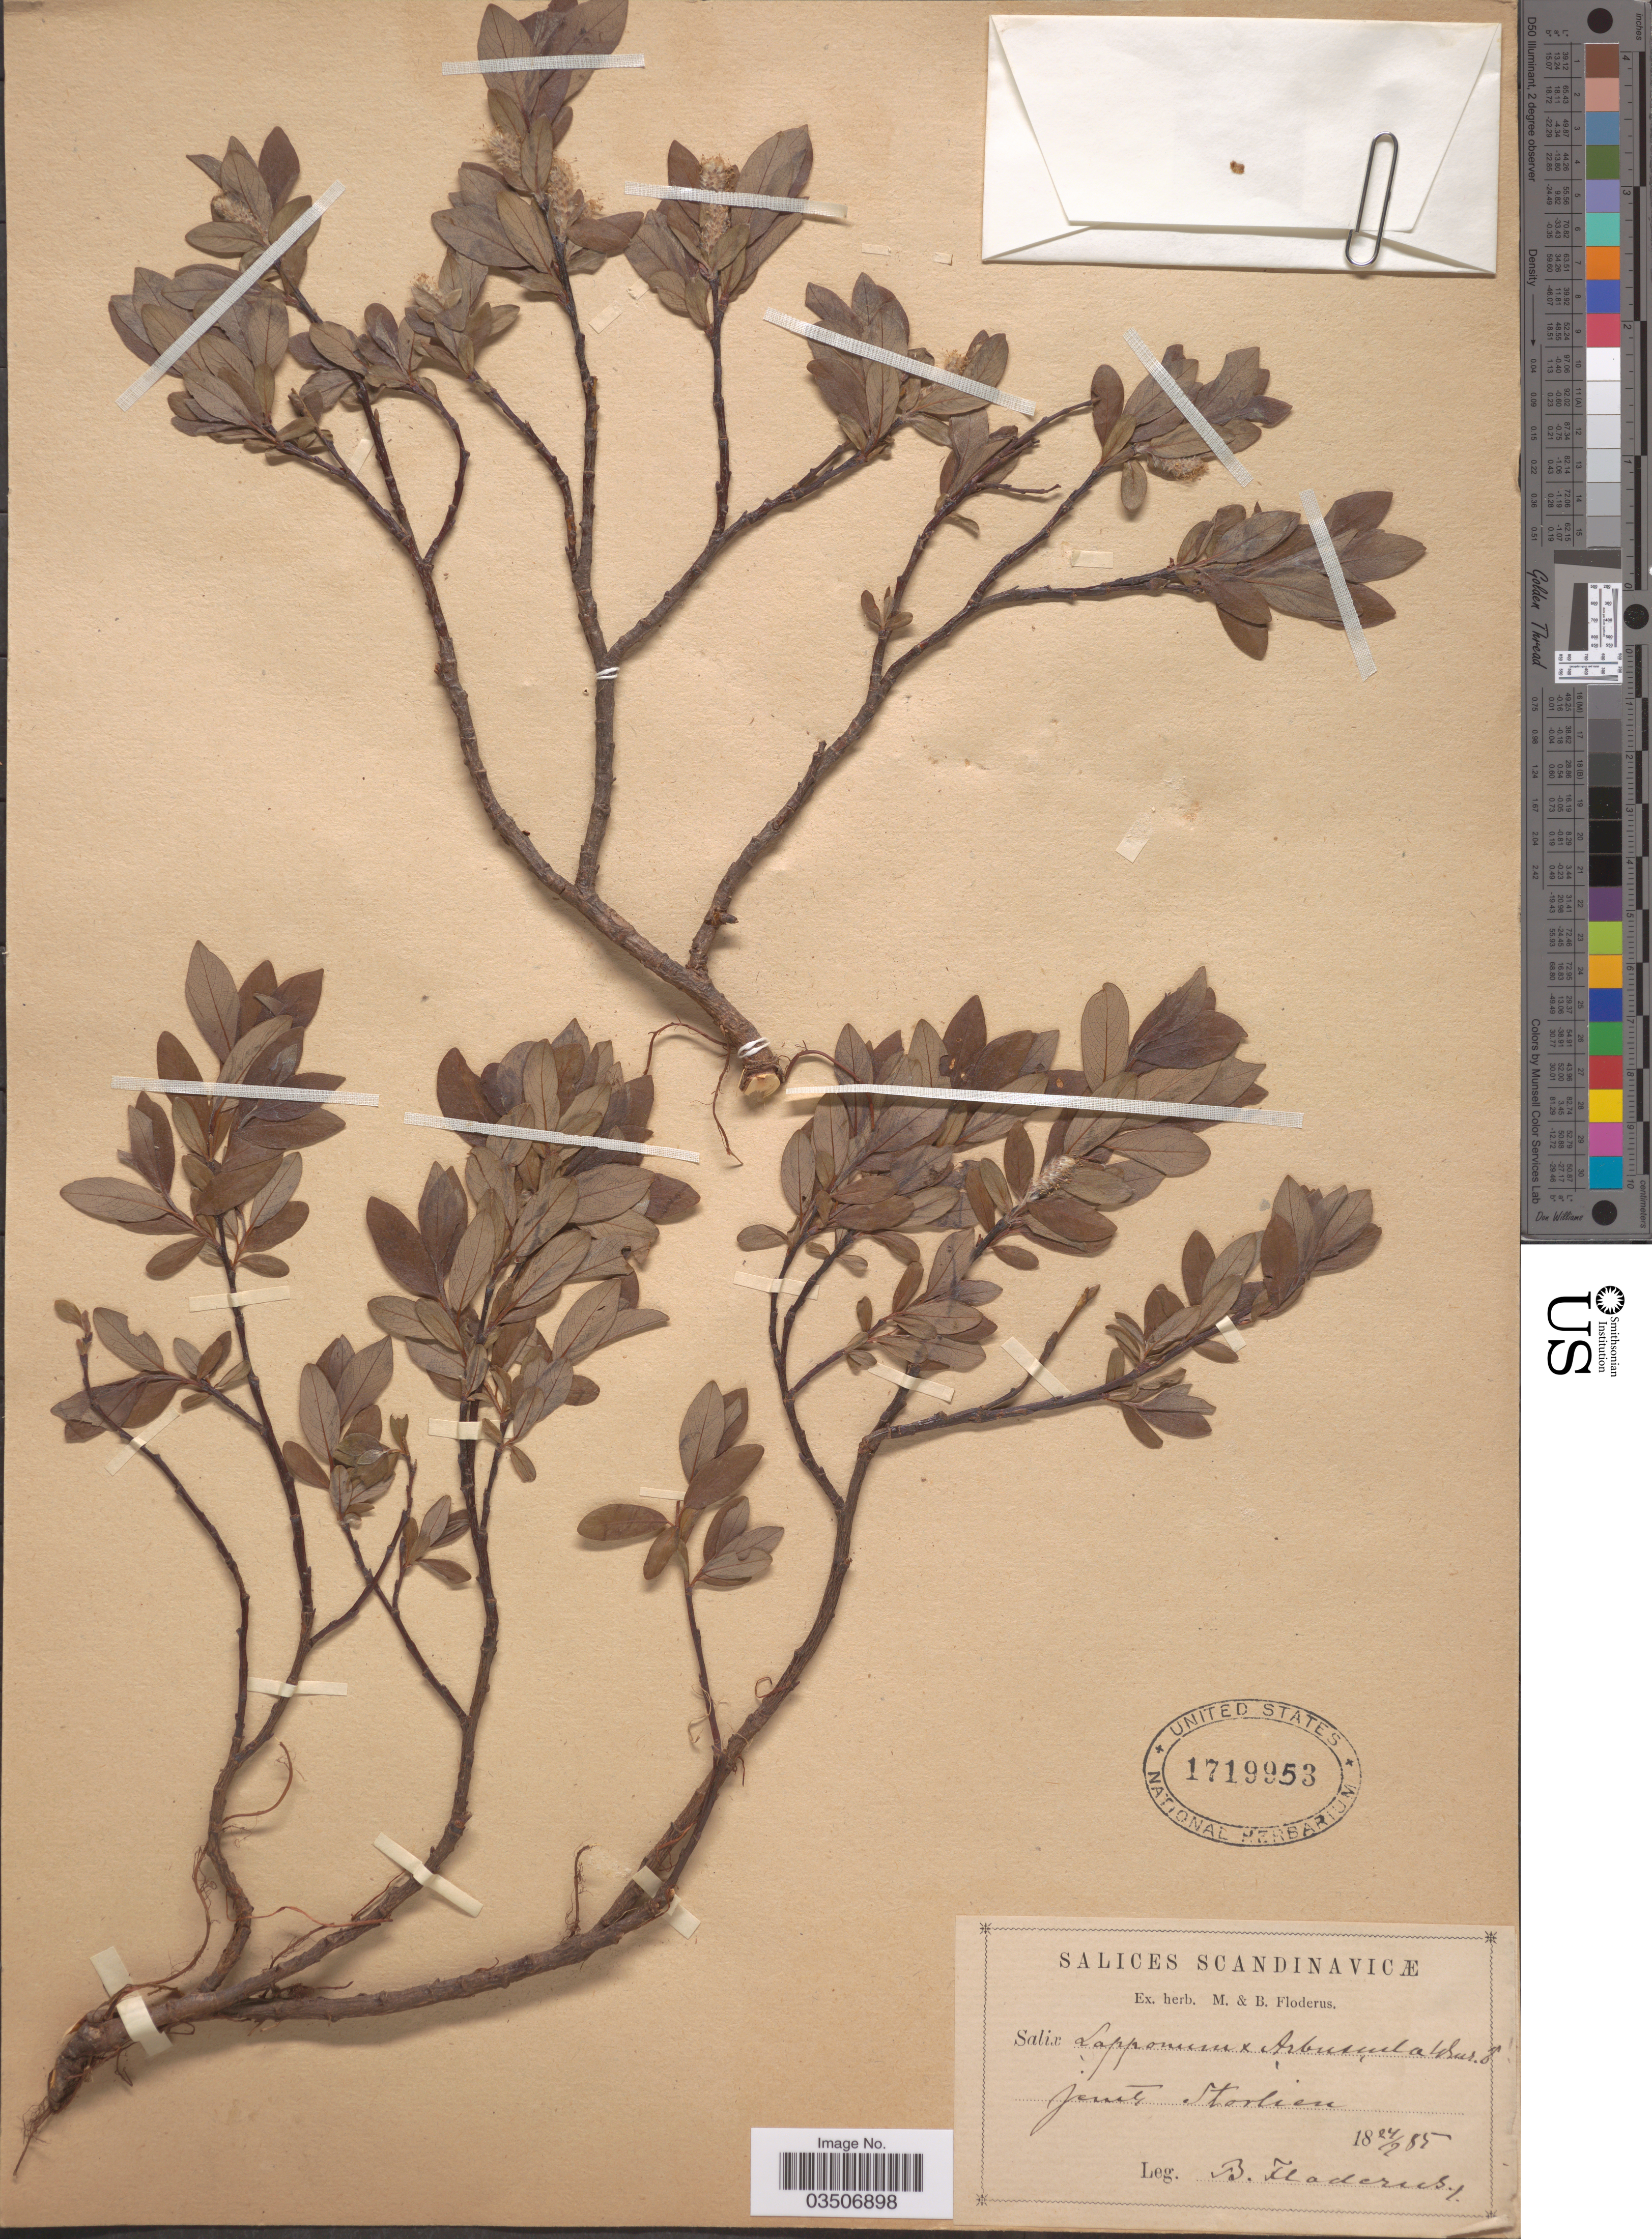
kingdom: Plantae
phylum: Tracheophyta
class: Magnoliopsida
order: Malpighiales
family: Salicaceae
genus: Salix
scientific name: Salix arbuscula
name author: L.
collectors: B. G. O. Floderus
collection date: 1885-02-24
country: Sweden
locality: Scandinavicæ. Jemt Storlien.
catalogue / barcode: US 1719953